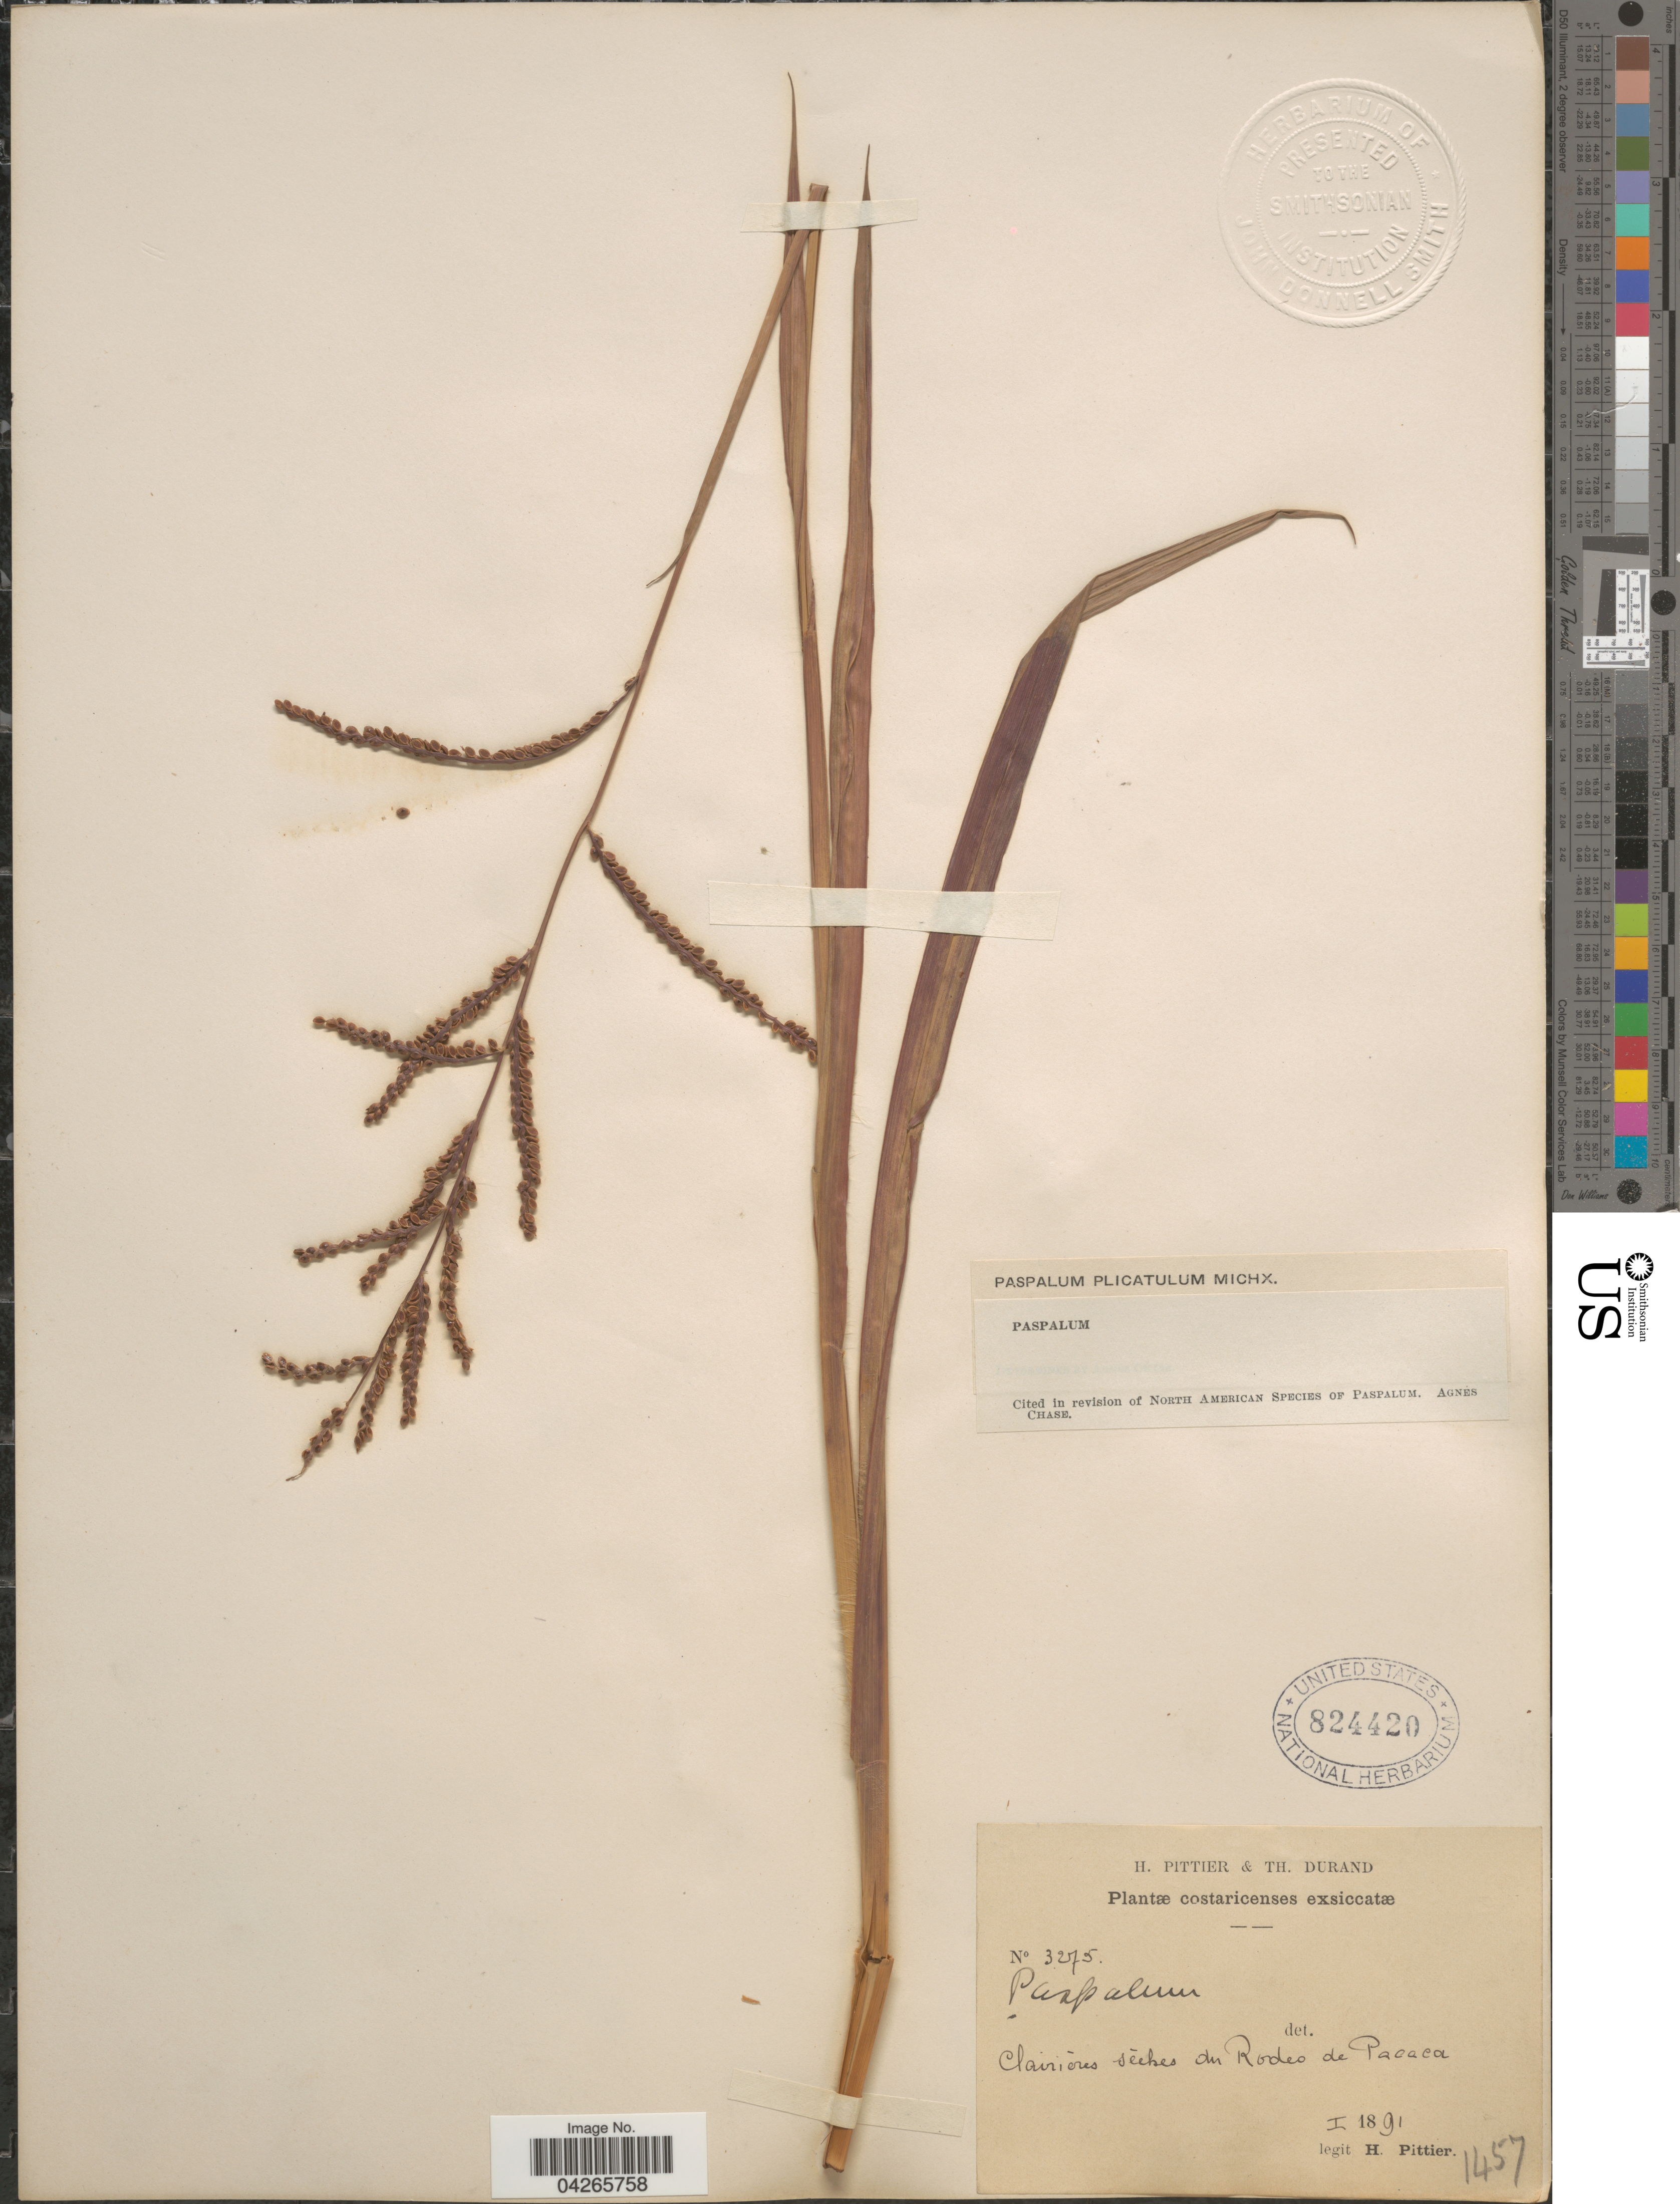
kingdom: Plantae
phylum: Tracheophyta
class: Liliopsida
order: Poales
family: Poaceae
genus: Paspalum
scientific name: Paspalum plicatulum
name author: Michx.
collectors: H. F. Pittier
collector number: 3275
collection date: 1891-01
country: Costa Rica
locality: Clairiores sèches du Rodeo de Pacaca.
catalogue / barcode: US 824420